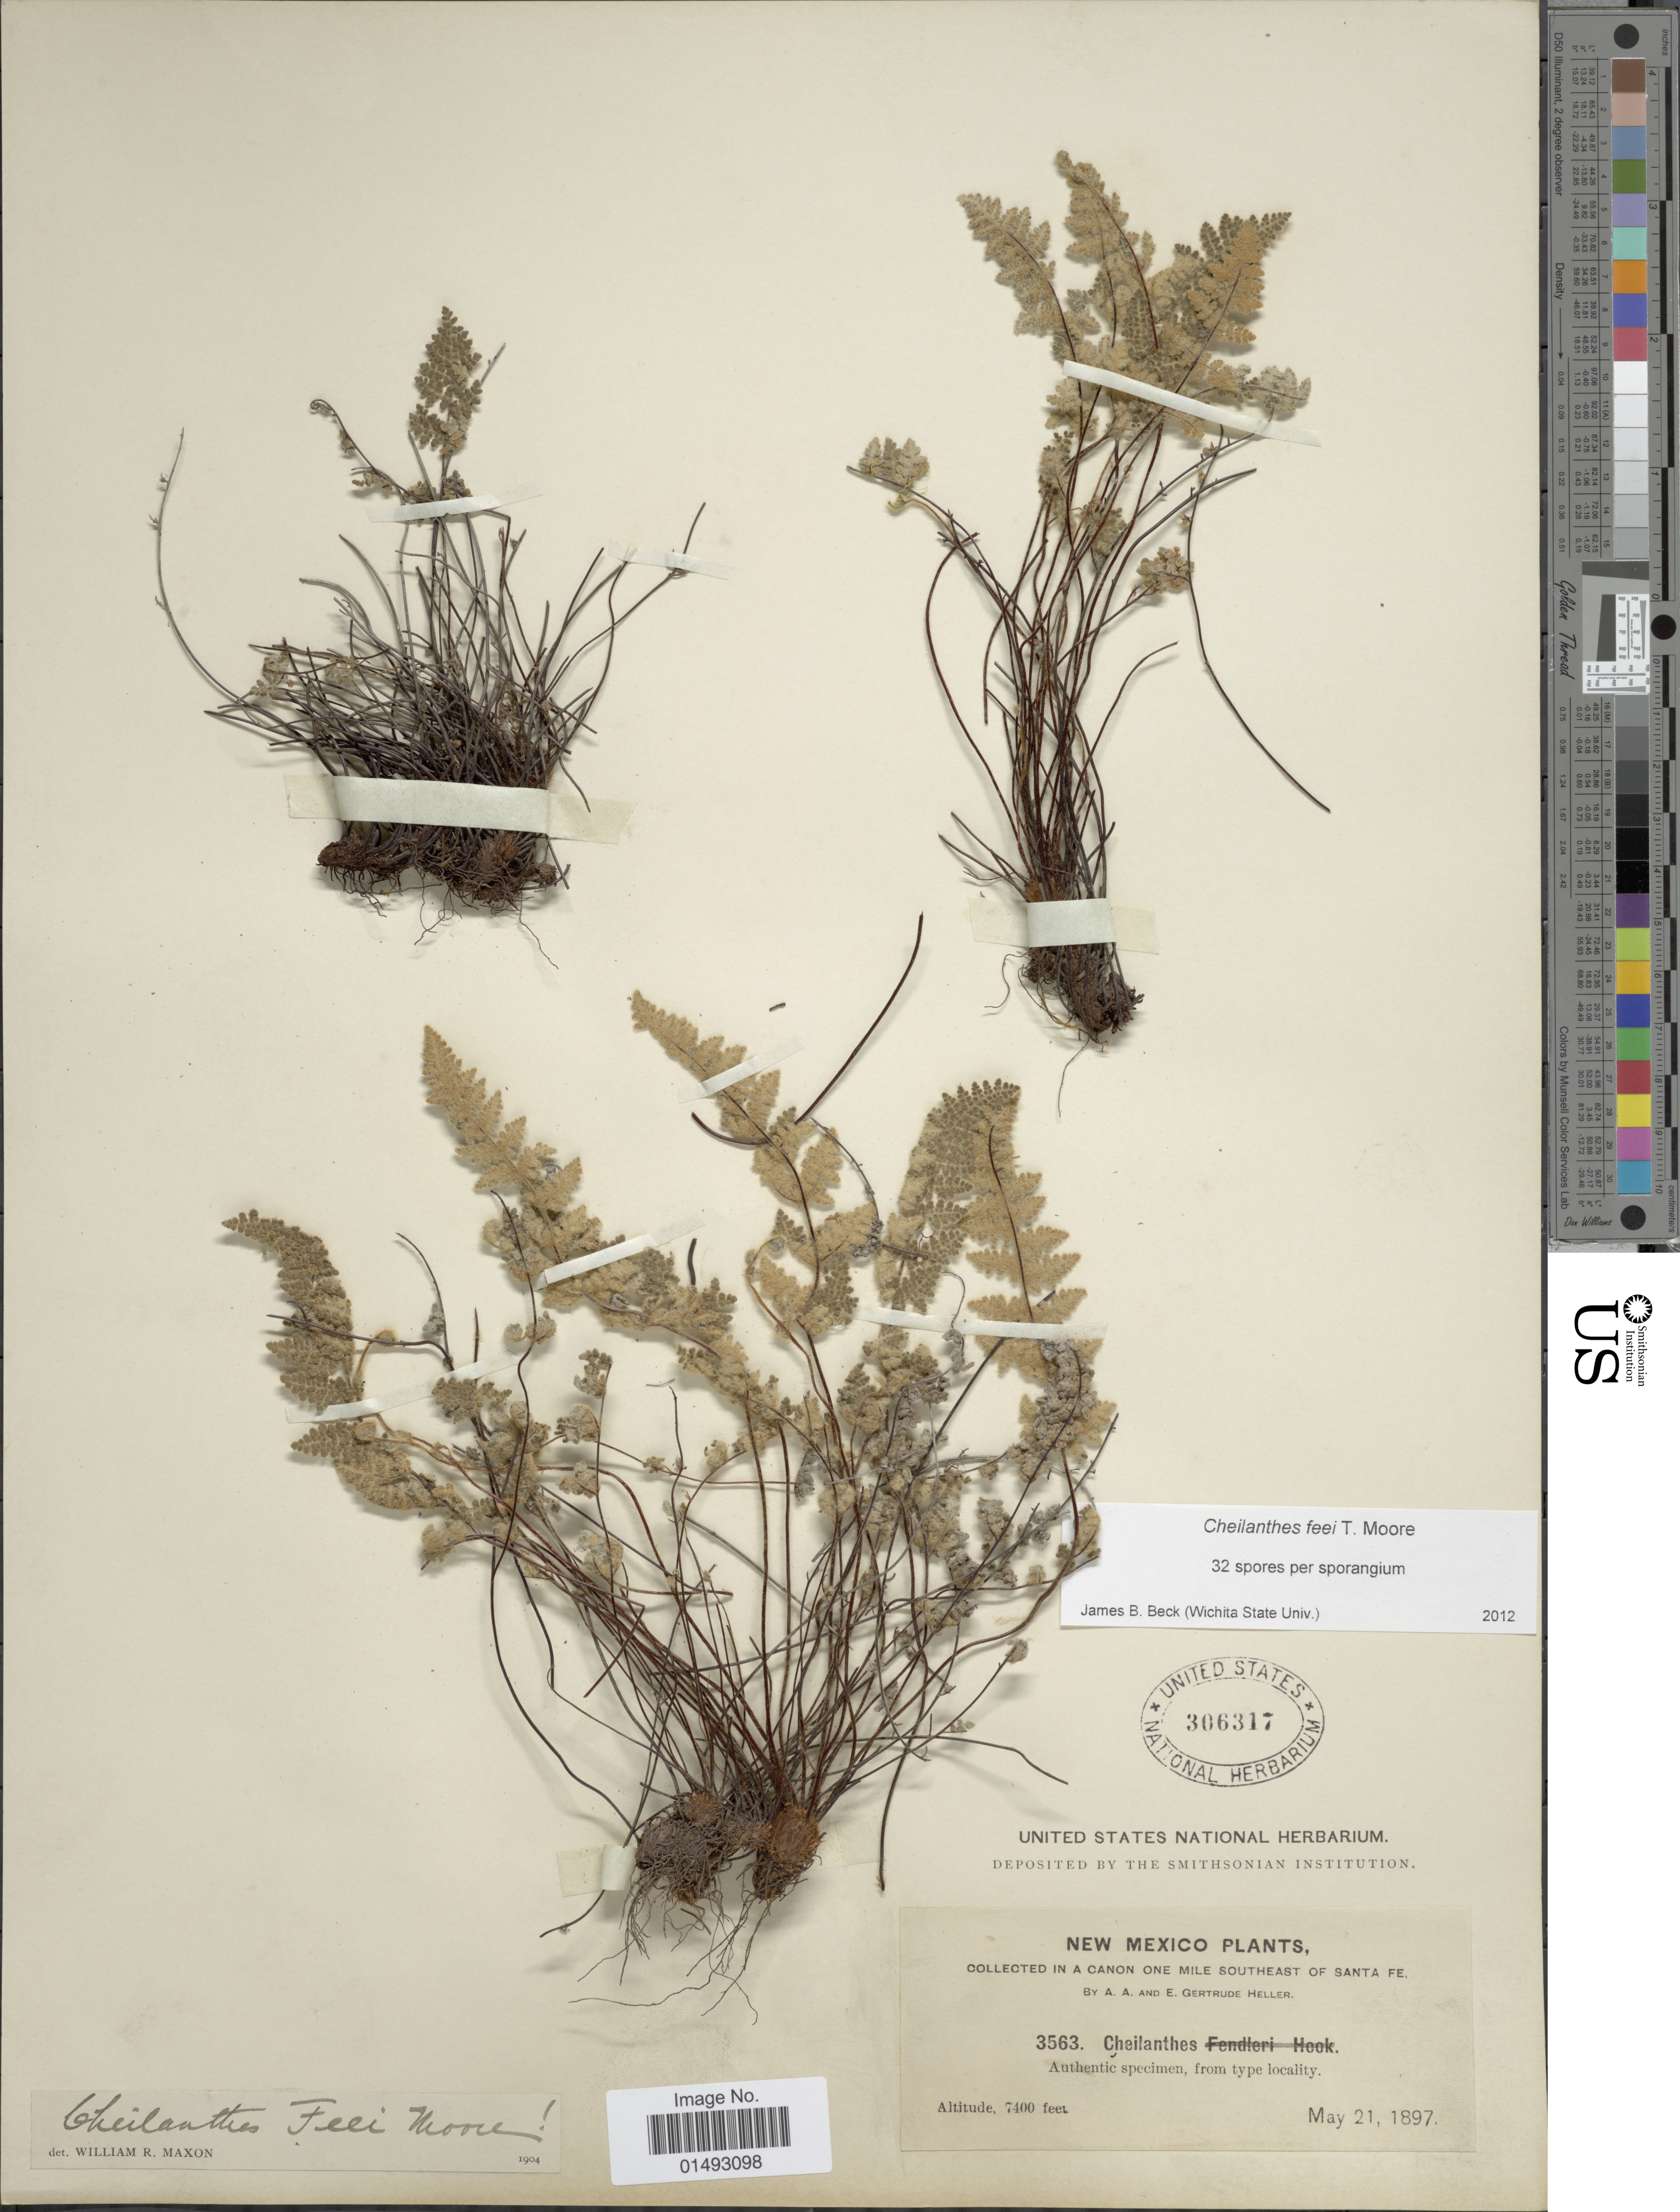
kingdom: Plantae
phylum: Tracheophyta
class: Polypodiopsida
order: Polypodiales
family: Pteridaceae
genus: Myriopteris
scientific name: Myriopteris gracilis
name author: Fée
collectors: A. A. Heller & E. G. Heller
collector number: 3563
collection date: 1897-05-21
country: United States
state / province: New Mexico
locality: In a canon one mile southeast of Santa Fe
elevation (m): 2256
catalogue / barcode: US 306317